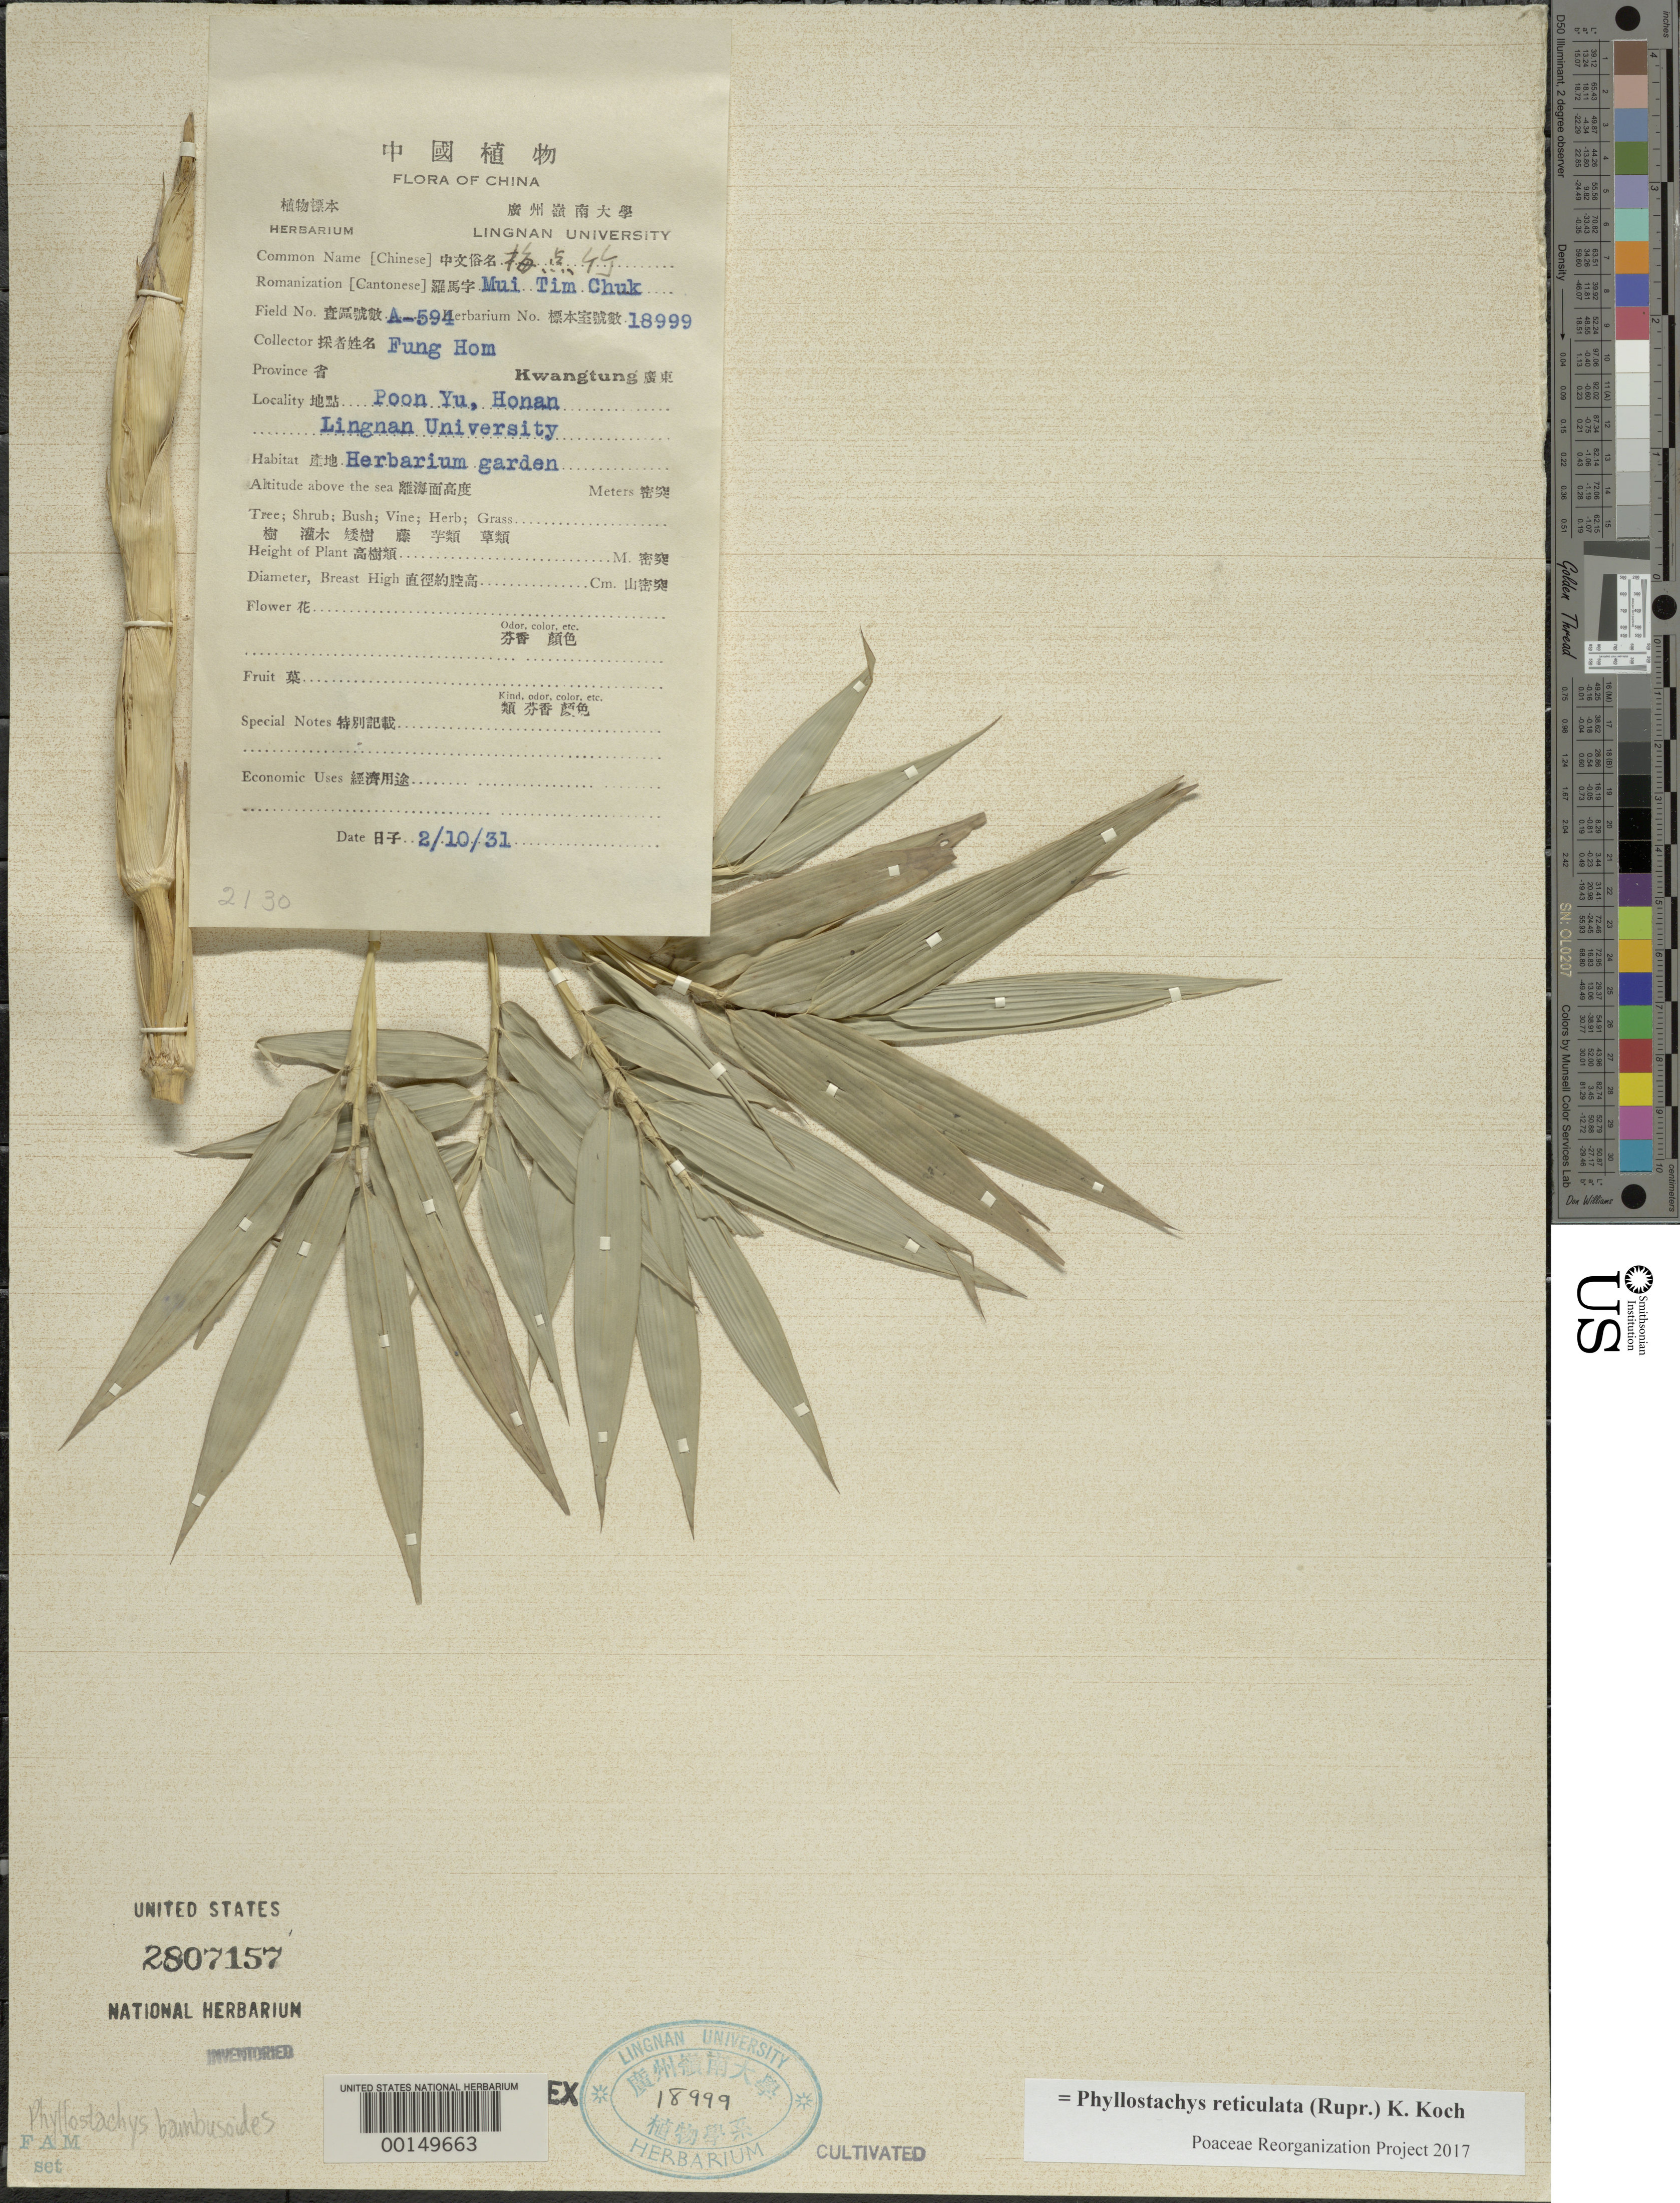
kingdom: Plantae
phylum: Tracheophyta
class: Liliopsida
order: Poales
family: Poaceae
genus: Phyllostachys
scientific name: Phyllostachys reticulata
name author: (Rupr.) K. Koch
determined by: Poaceae Reorganization Project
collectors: H. L. Fung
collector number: A-594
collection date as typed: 02 Oct 1931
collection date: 1931-10-02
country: China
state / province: Guangdong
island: Honam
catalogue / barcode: US 2807157